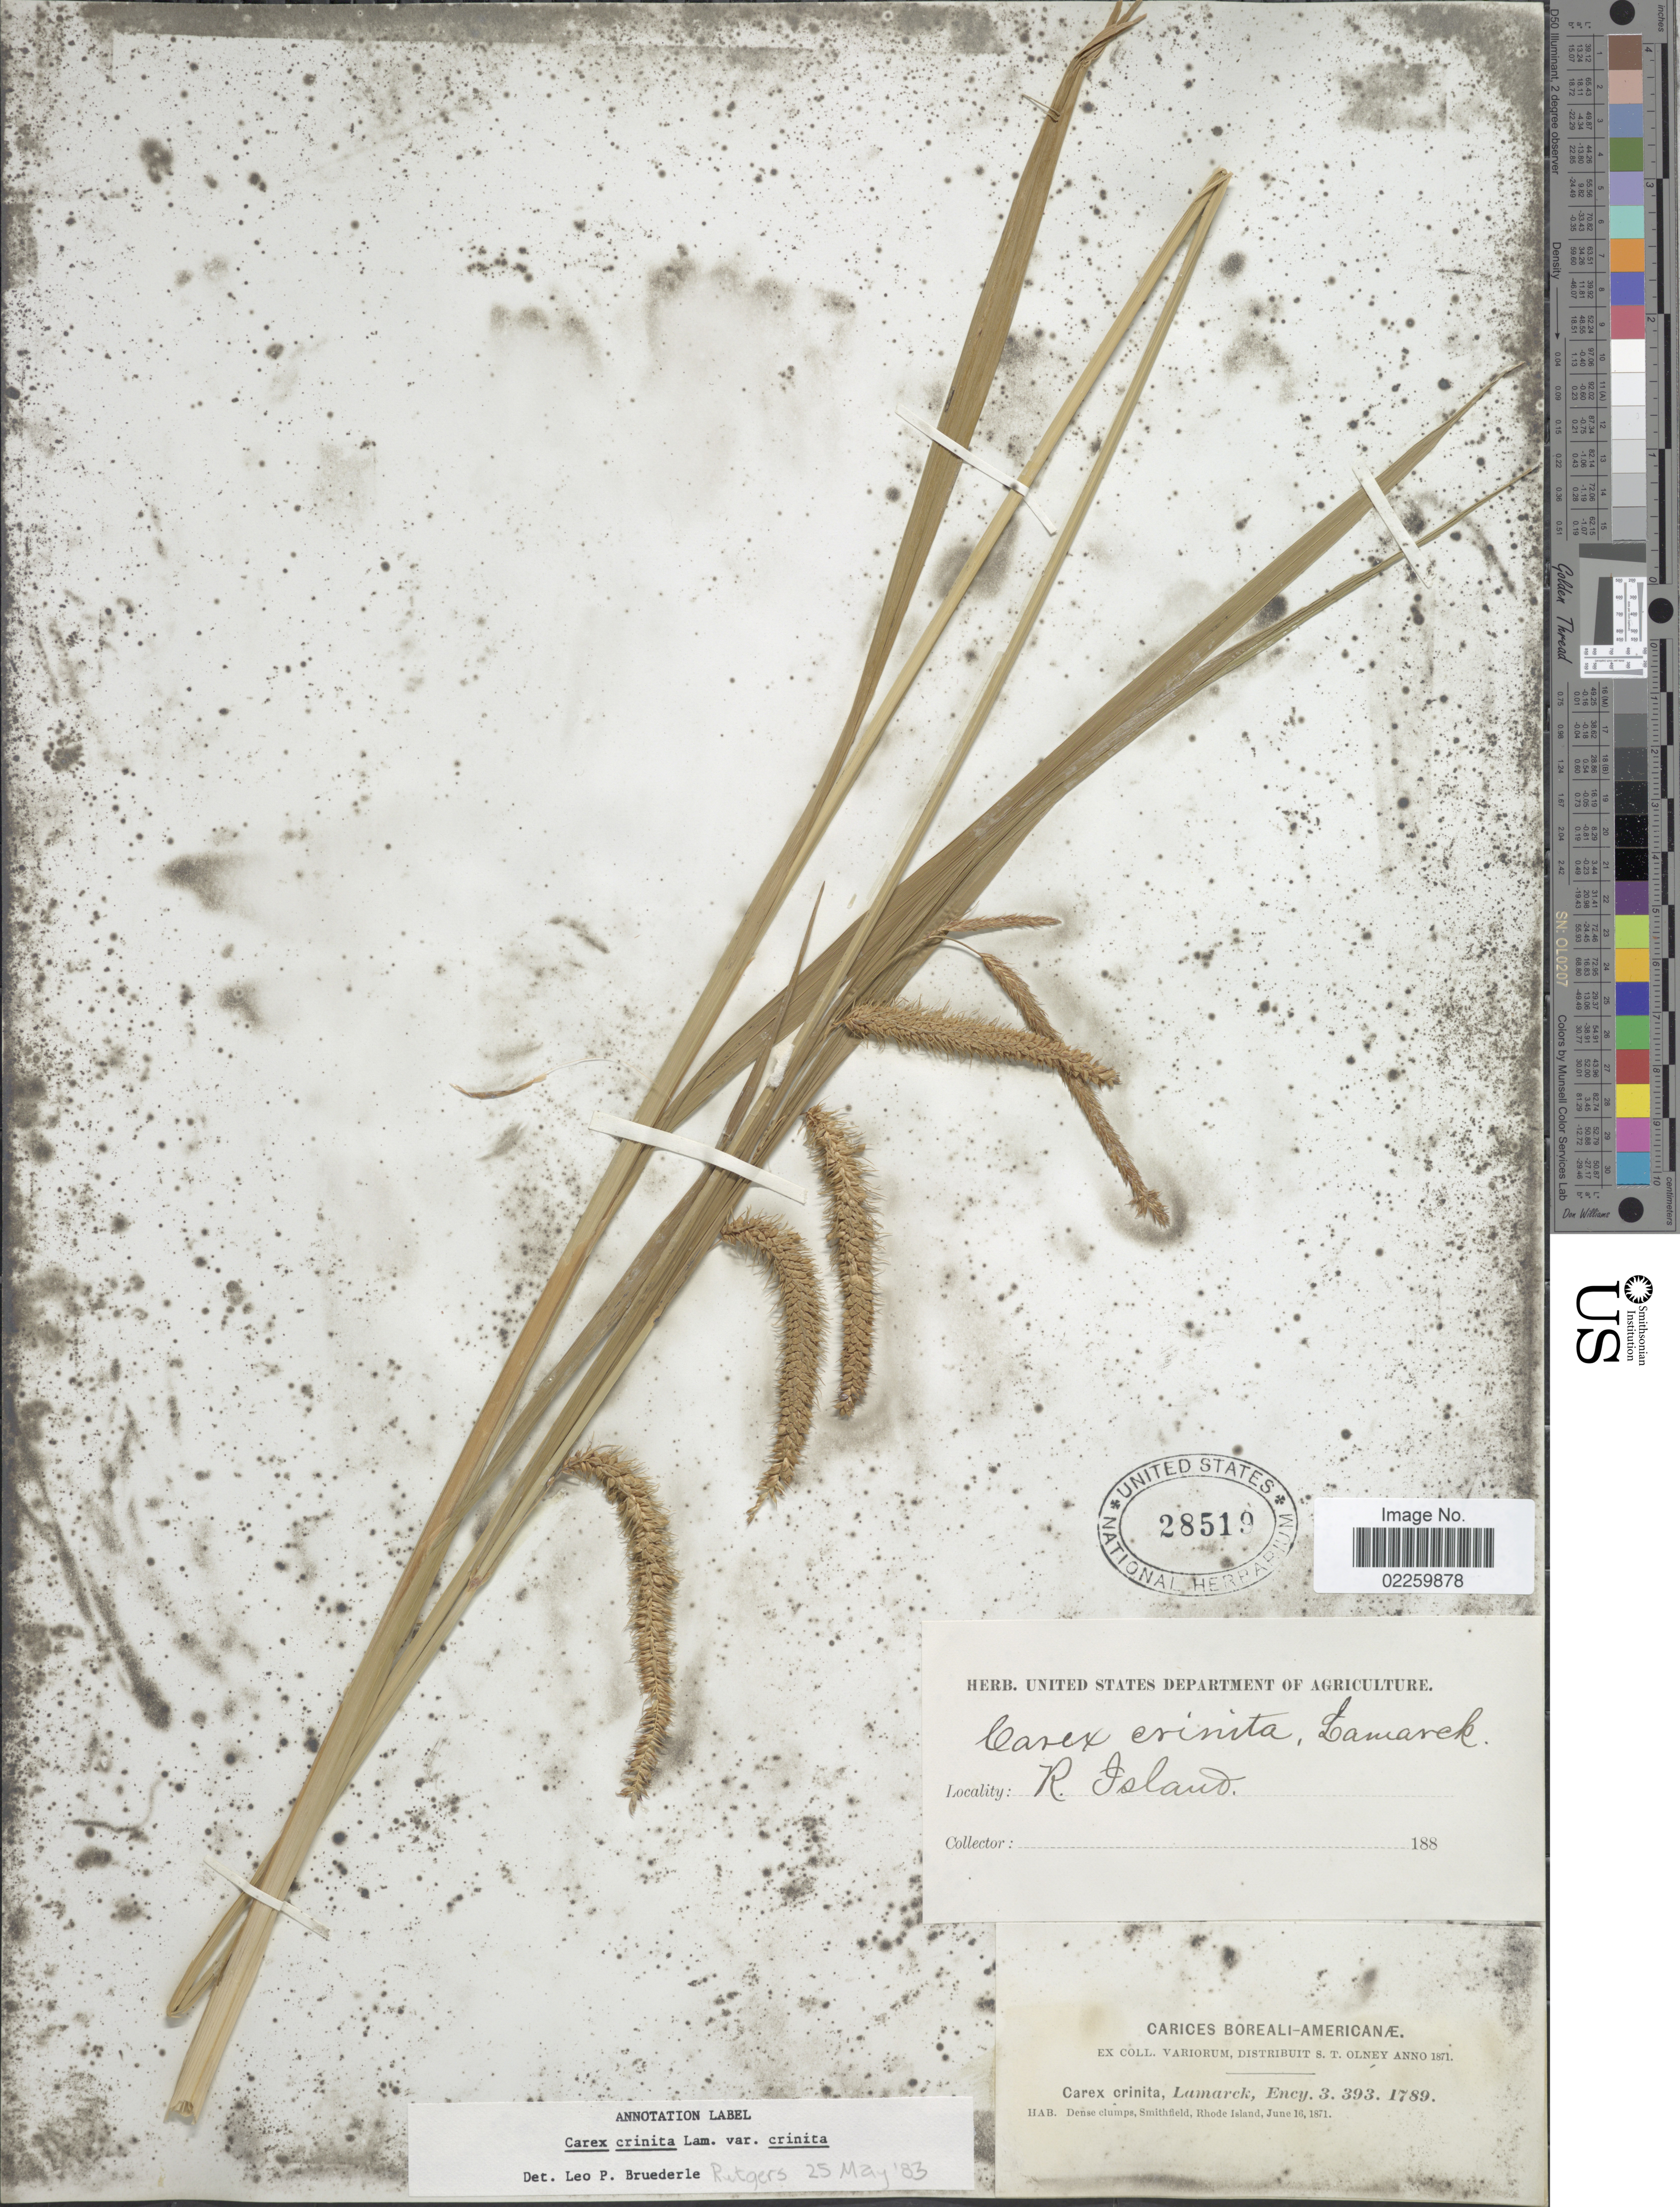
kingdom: Plantae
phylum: Tracheophyta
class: Liliopsida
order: Poales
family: Cyperaceae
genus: Carex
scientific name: Carex crinita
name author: Lam.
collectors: S. Olney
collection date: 1871-06-16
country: United States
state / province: Rhode Island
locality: Dense clumps, Smithfield, Rhode Island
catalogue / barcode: US 28519